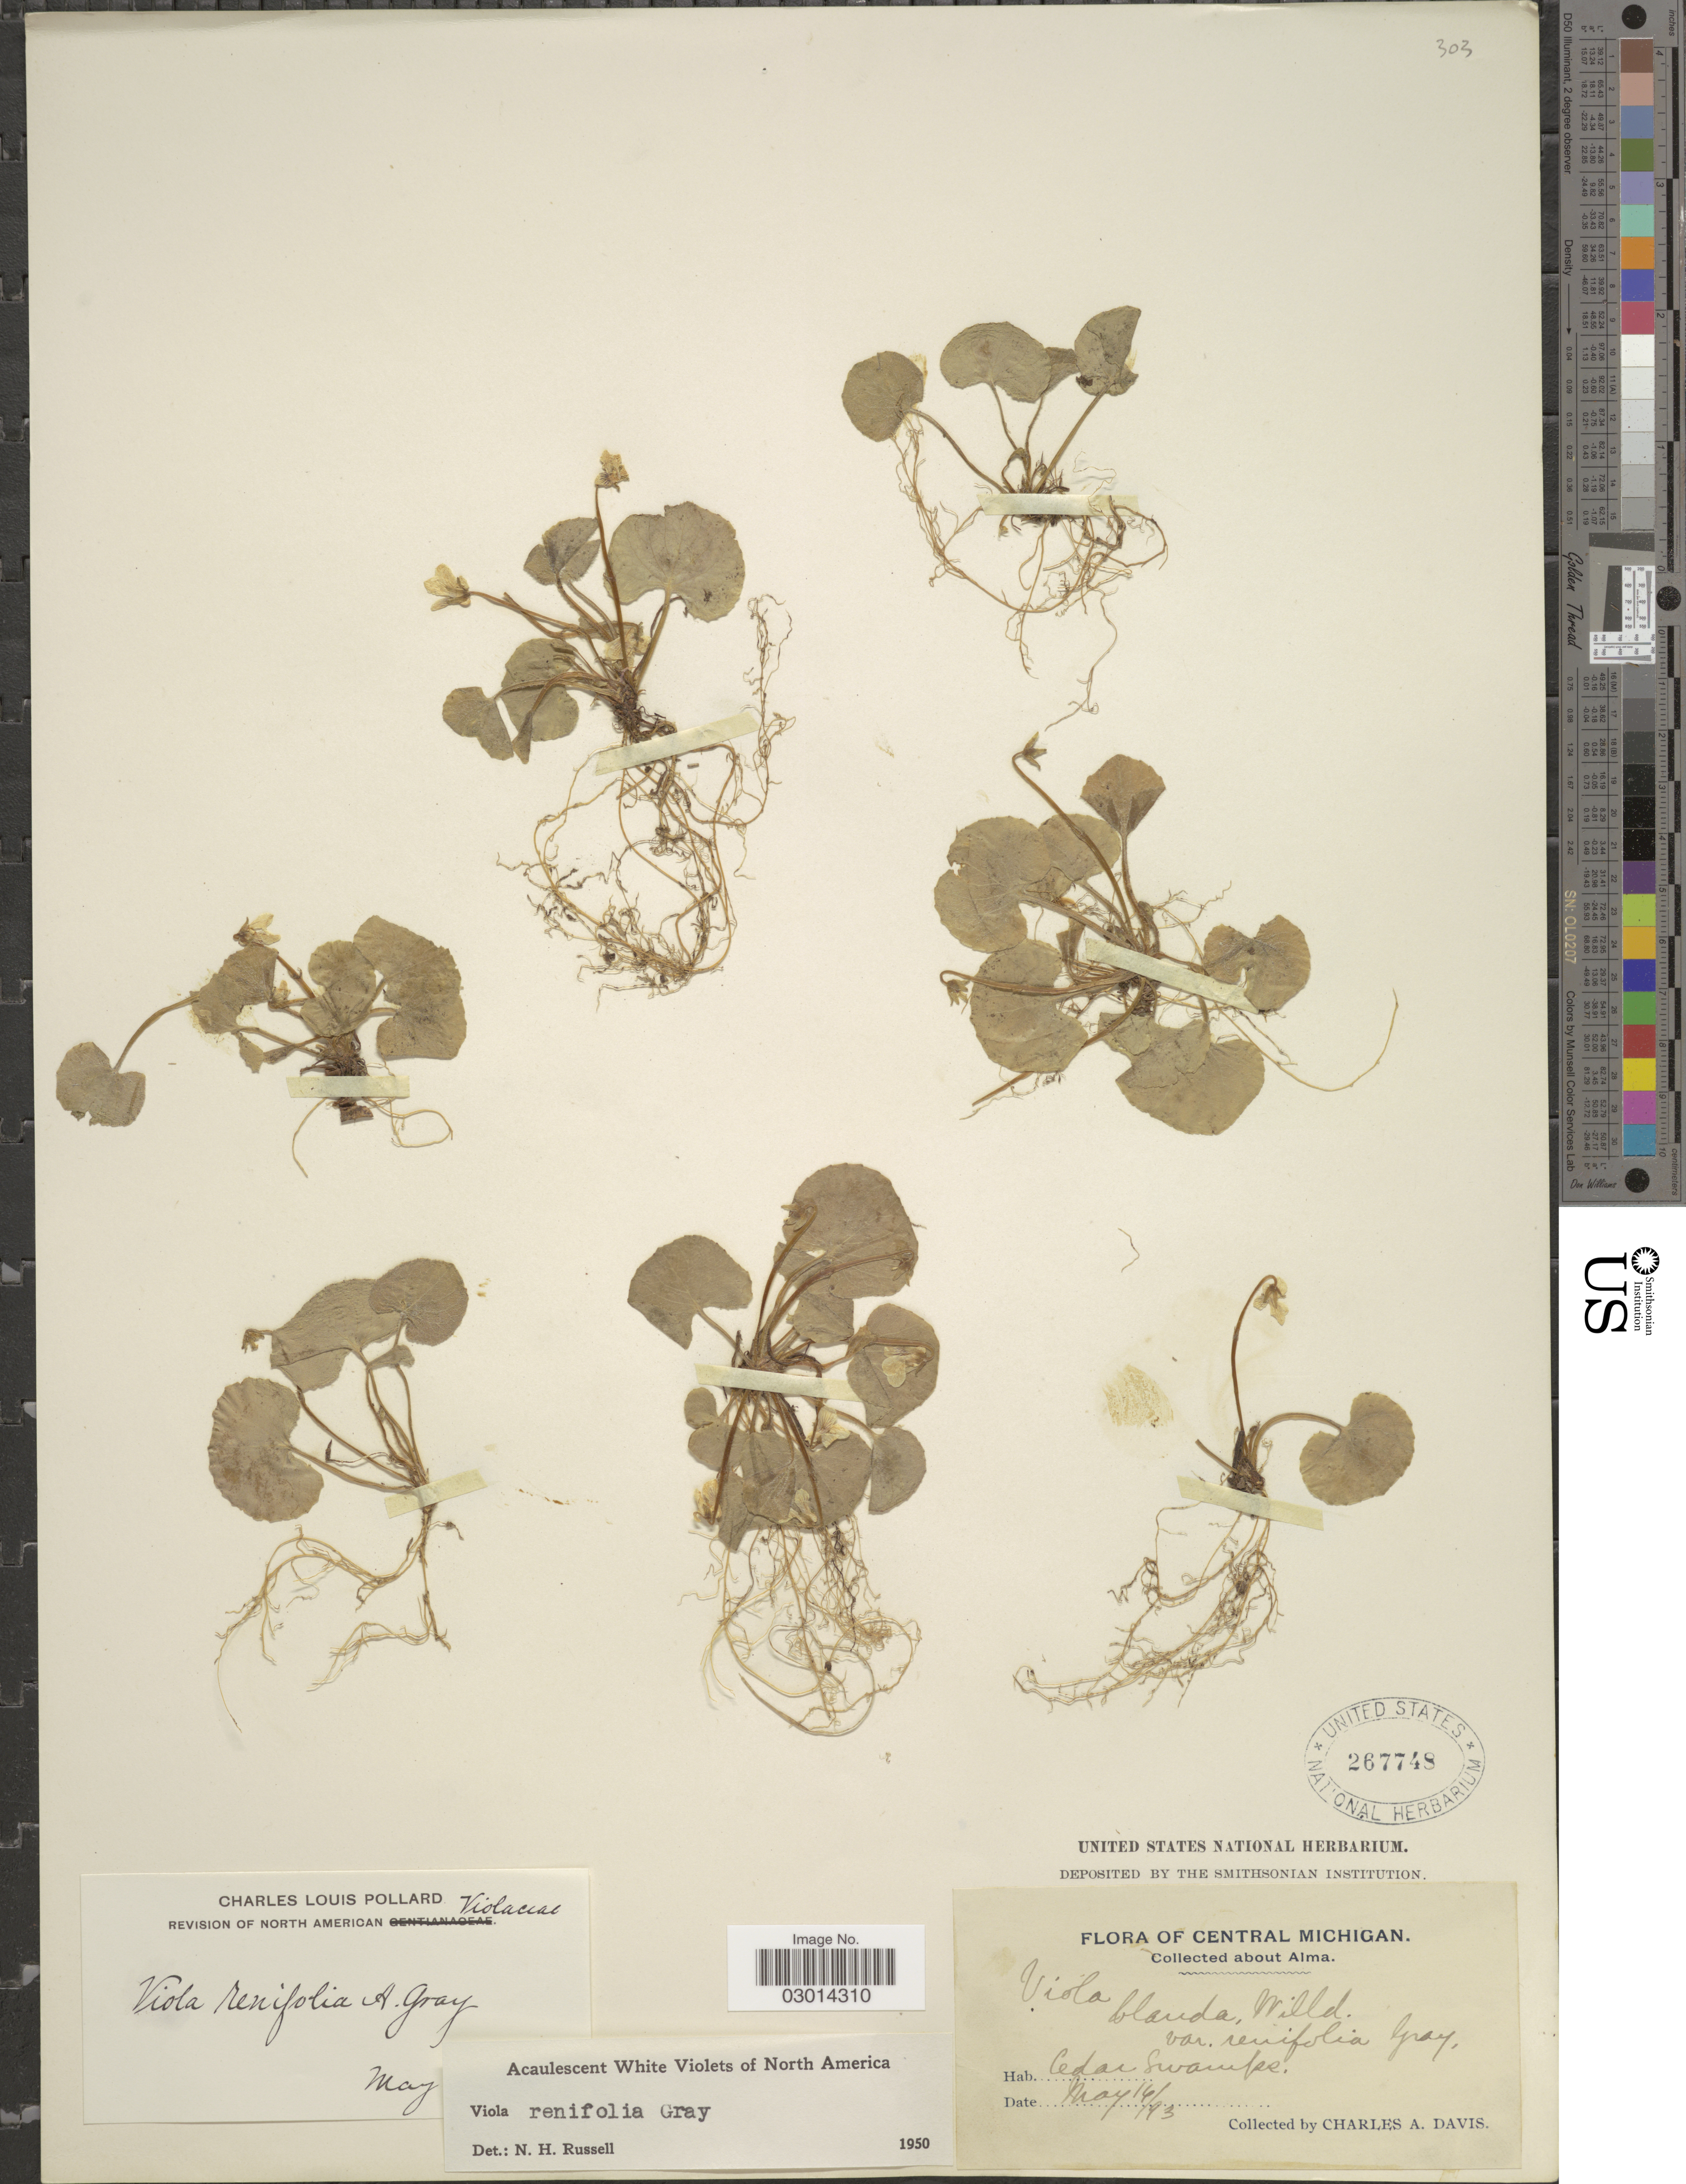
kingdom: Plantae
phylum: Tracheophyta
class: Magnoliopsida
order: Malpighiales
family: Violaceae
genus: Viola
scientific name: Viola renifolia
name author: A. Gray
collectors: C. Davis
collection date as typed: Transcribed d/m/y: 16/5/93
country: United States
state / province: Michigan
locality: Central Michigan. About Alma. Cedar Swamps.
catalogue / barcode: US 267748